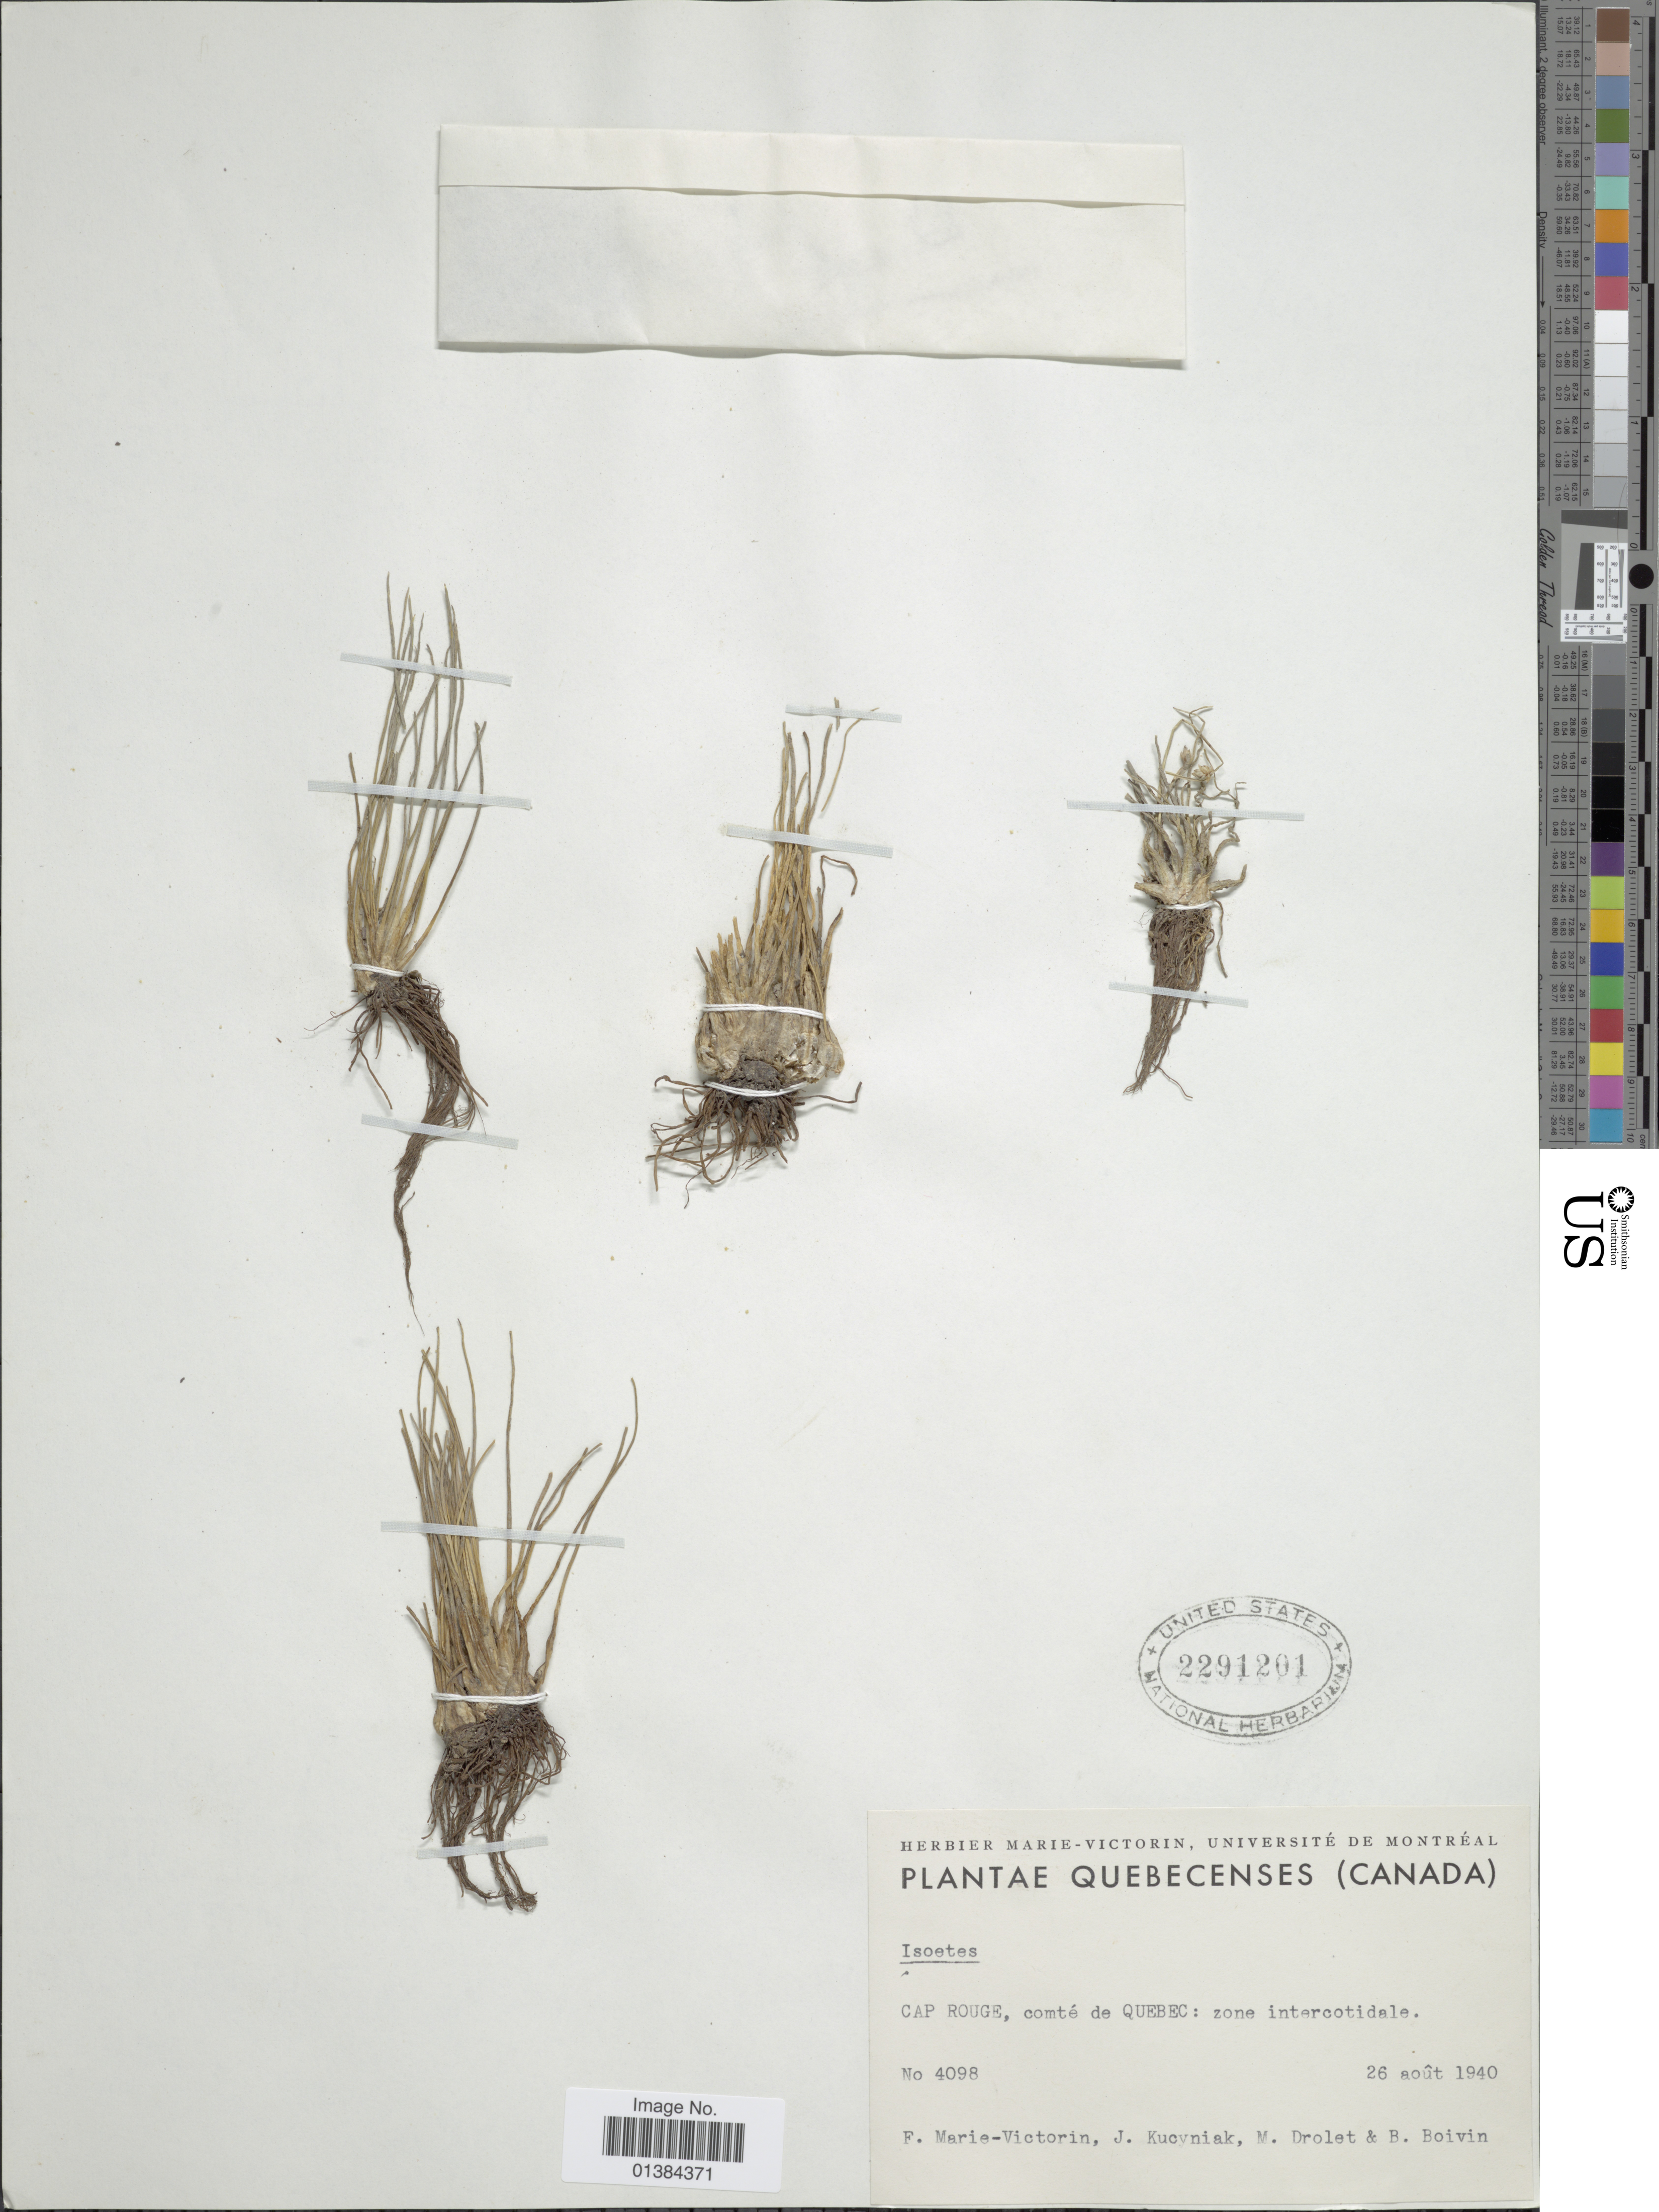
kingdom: Plantae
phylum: Tracheophyta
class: Lycopodiopsida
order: Isoetales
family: Isoetaceae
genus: Isoetes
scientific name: Isoetes sp.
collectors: Fr. Marie-Victorin, J. Kucyniak, M. Drolet & J. R. B. Boivin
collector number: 4098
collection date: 1940-08-26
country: Canada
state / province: Quebec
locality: Cap Rouge, comté de Quebec: zone intercotidale.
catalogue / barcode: US 2291201